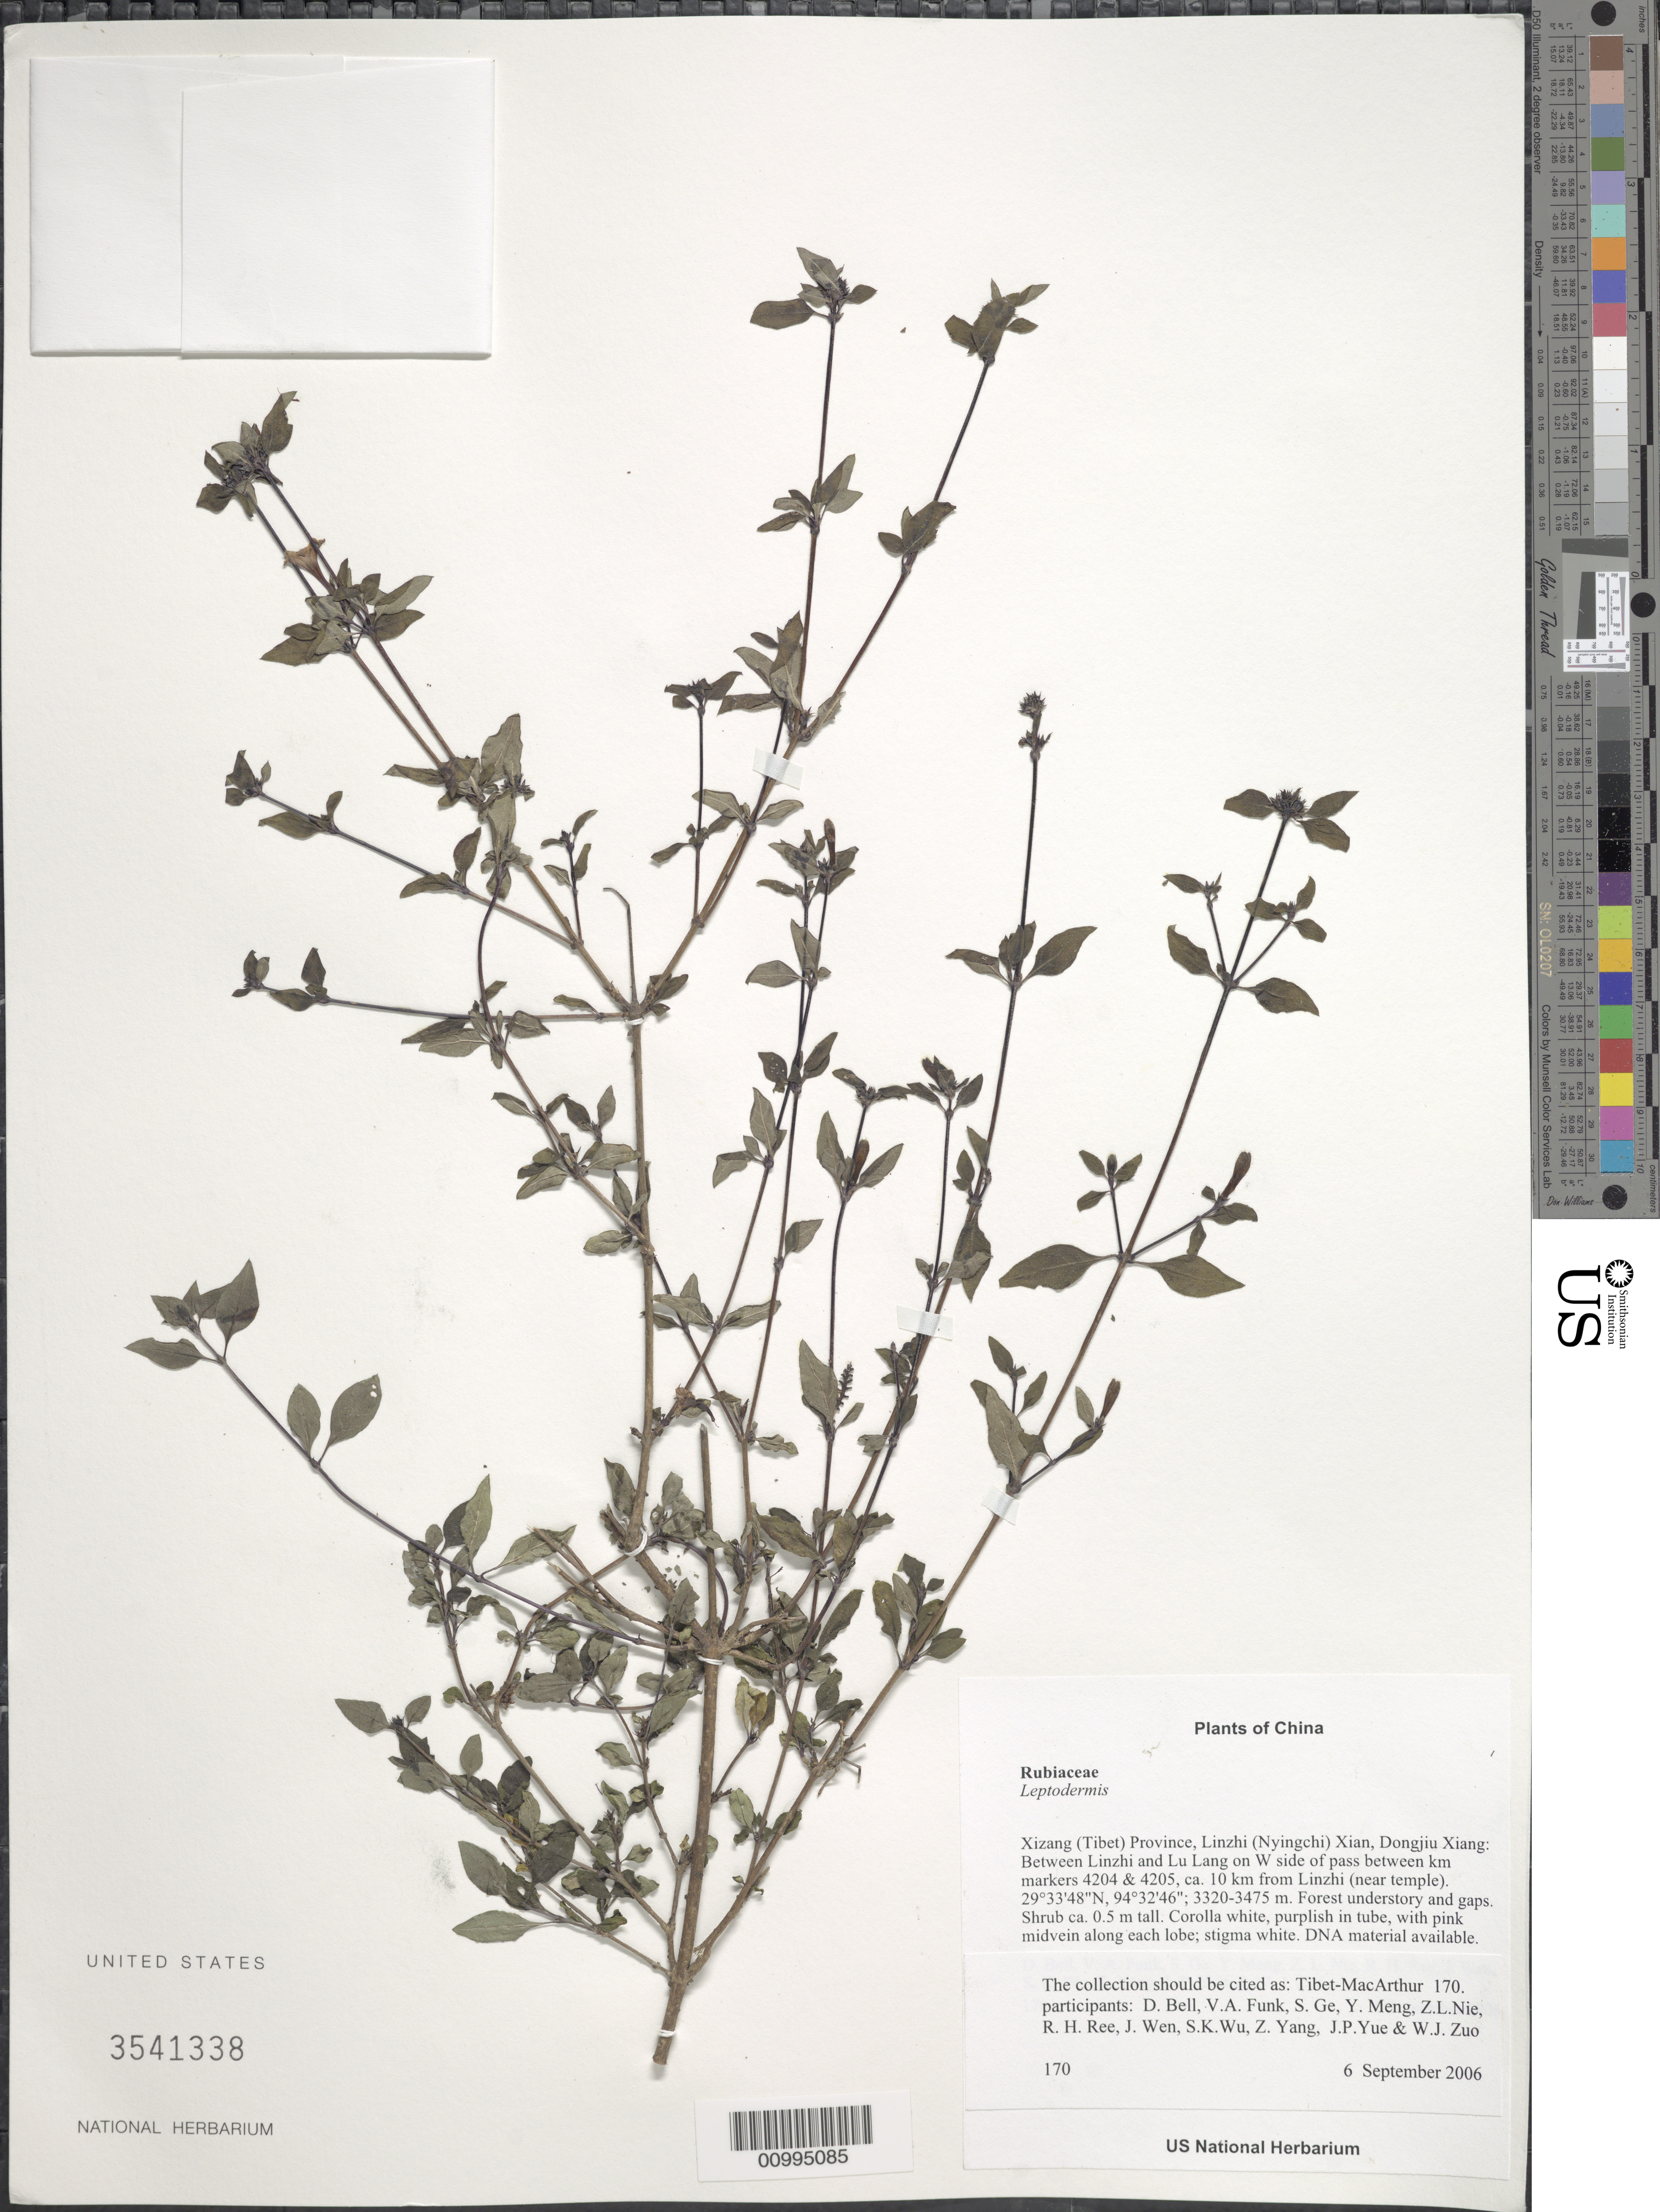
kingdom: Plantae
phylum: Tracheophyta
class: Magnoliopsida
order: Gentianales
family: Rubiaceae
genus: Leptodermis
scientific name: Leptodermis sp.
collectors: Tibet-MacArthur, D. A. Bell, V. Funk, S. Ge, Y. Meng, Z. Nie, R. Ree, J. Wen, S. K. Wu, Z. Yang, J. Yue & W. Zuo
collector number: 170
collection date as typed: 06 Sep 2006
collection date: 2006-09-06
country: China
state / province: Xizang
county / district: Linzhi (Nyingchi) Xian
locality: Dongjiu Xiang. Between Linzhi and Lulang, ca. 10 km from Linzhi between km markers 4204-4205, near a temple.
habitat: Mixed secondary forest with Picea likiangensis, Larix griffithiana, Rhododendron, and Betula utilis. Forest understory and gaps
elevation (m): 3320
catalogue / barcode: US 3541338